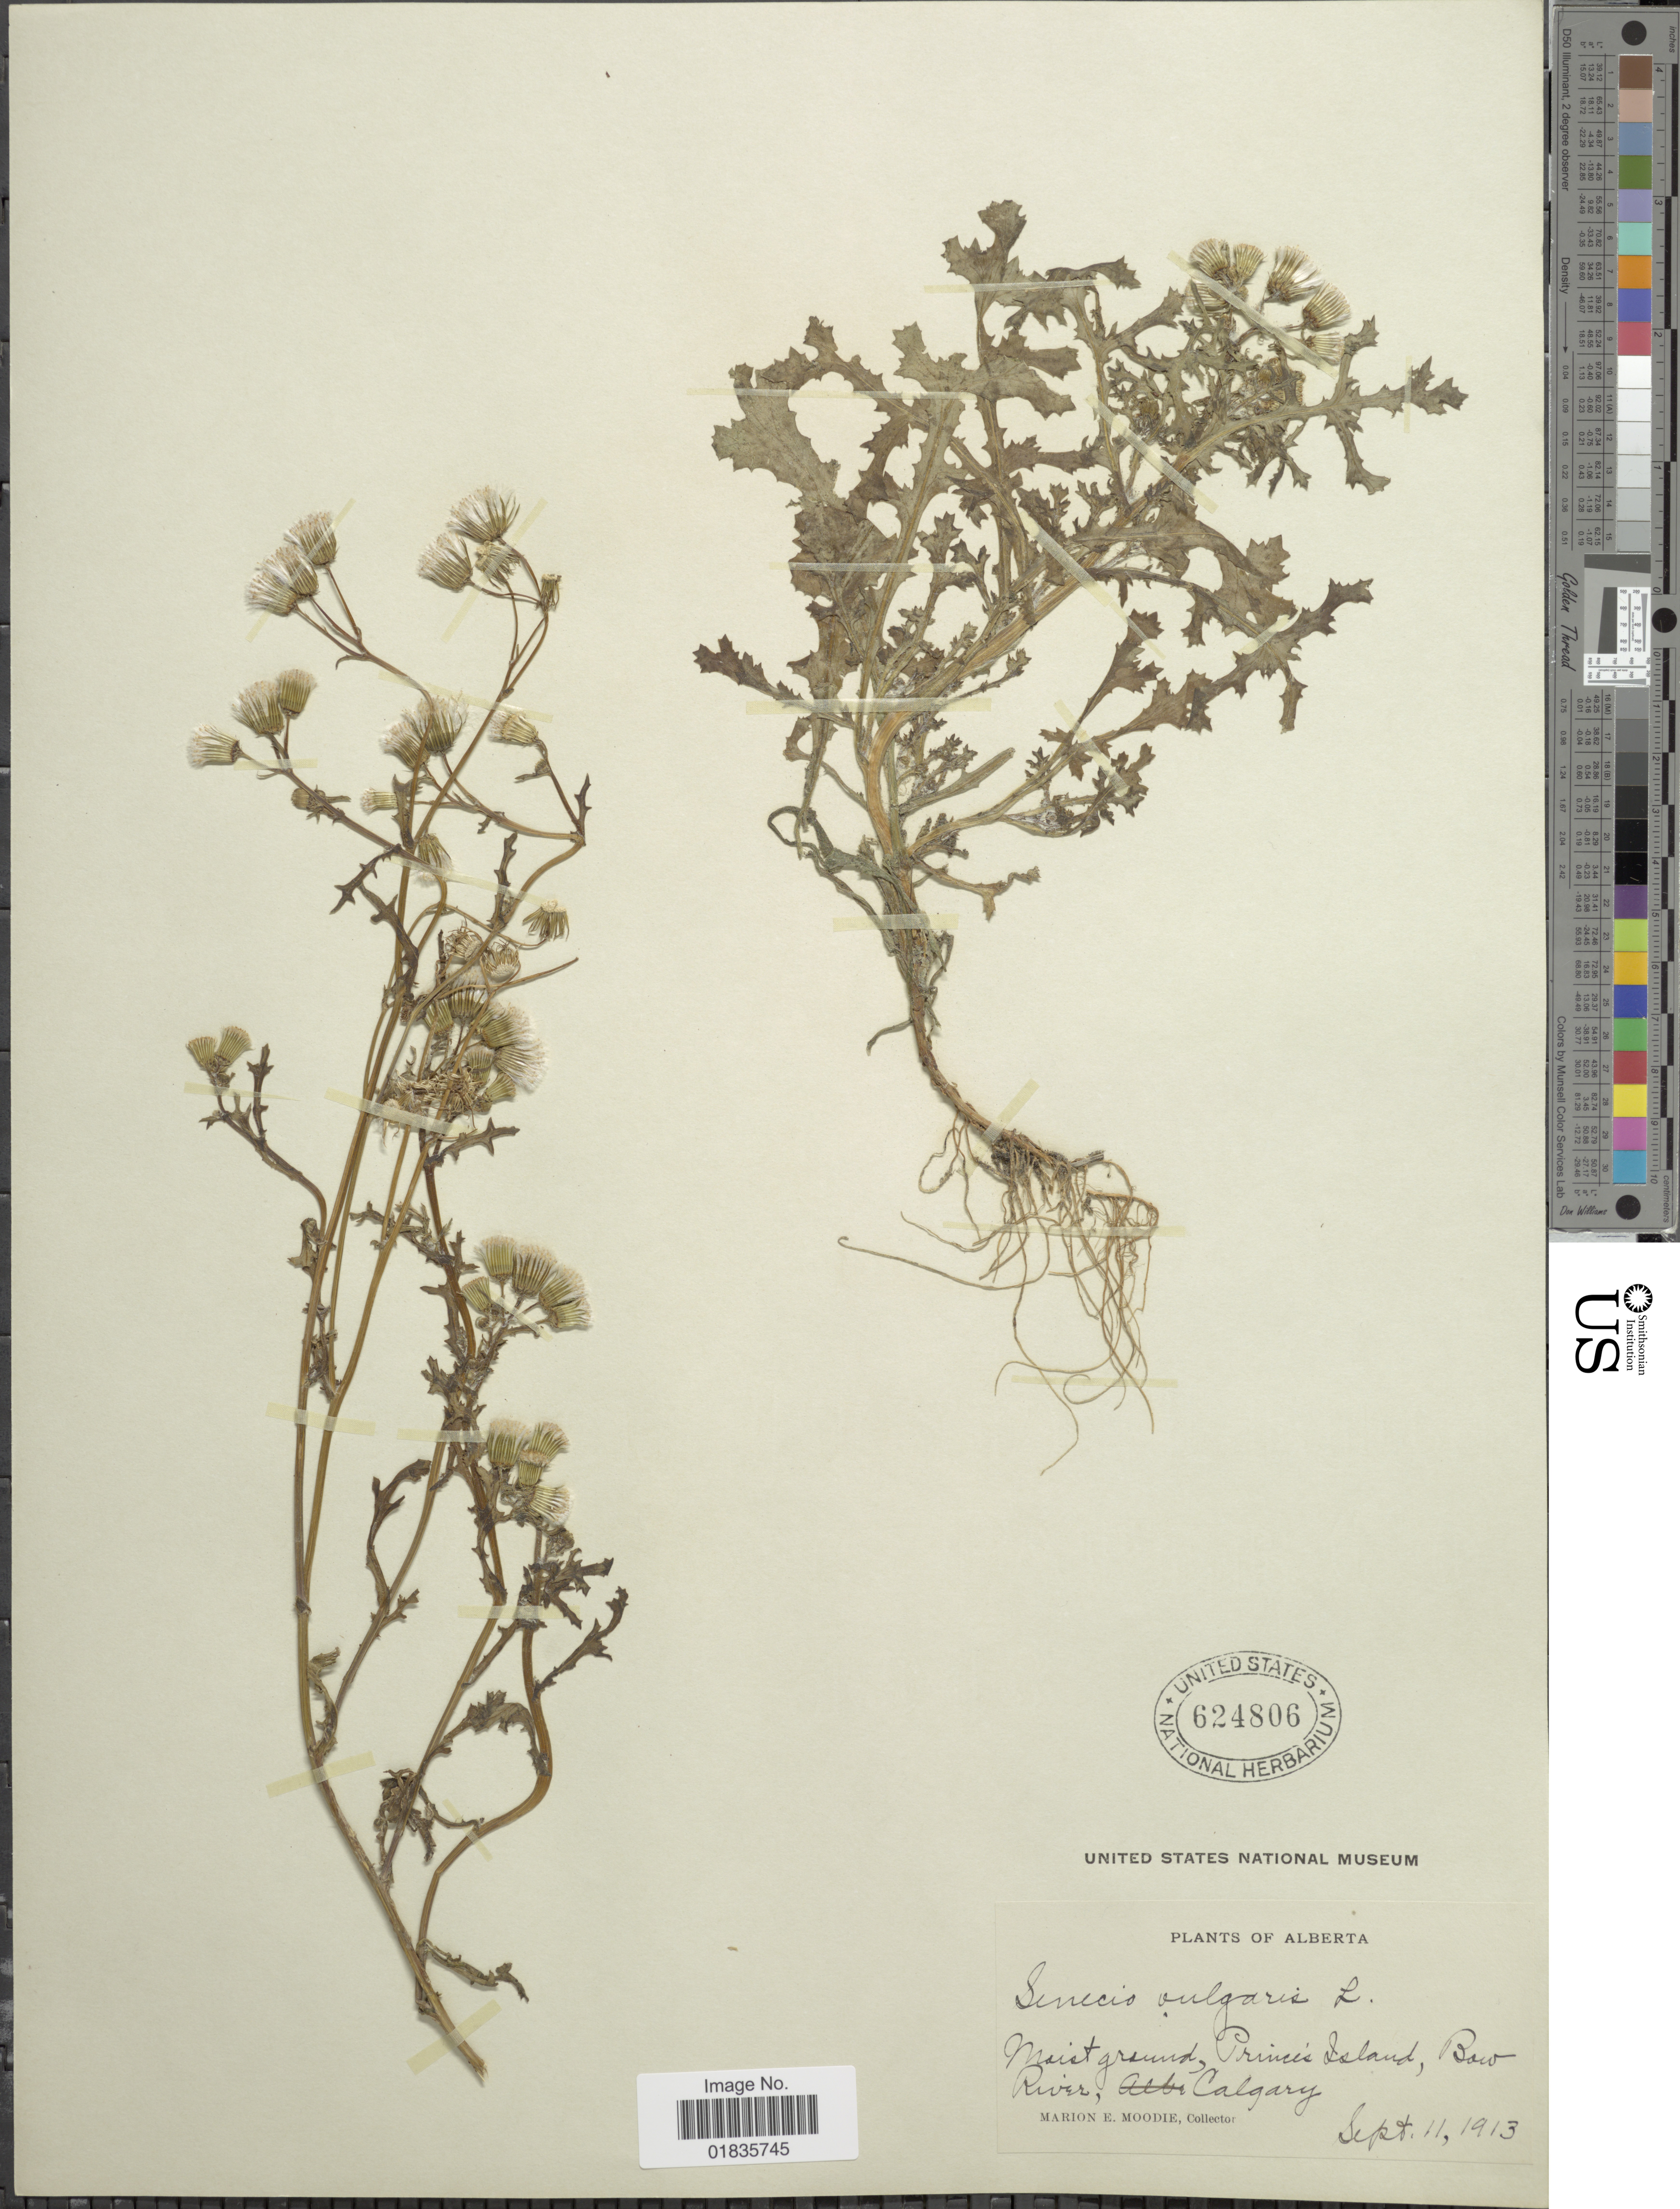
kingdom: Plantae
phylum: Tracheophyta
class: Magnoliopsida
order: Asterales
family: Asteraceae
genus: Senecio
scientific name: Senecio vulgaris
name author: L.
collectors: M. E. Moodie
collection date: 1913-09-11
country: Canada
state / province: Alberta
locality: Moist ground, Princes Island, Bow River, Calgary.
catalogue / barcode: US 624806